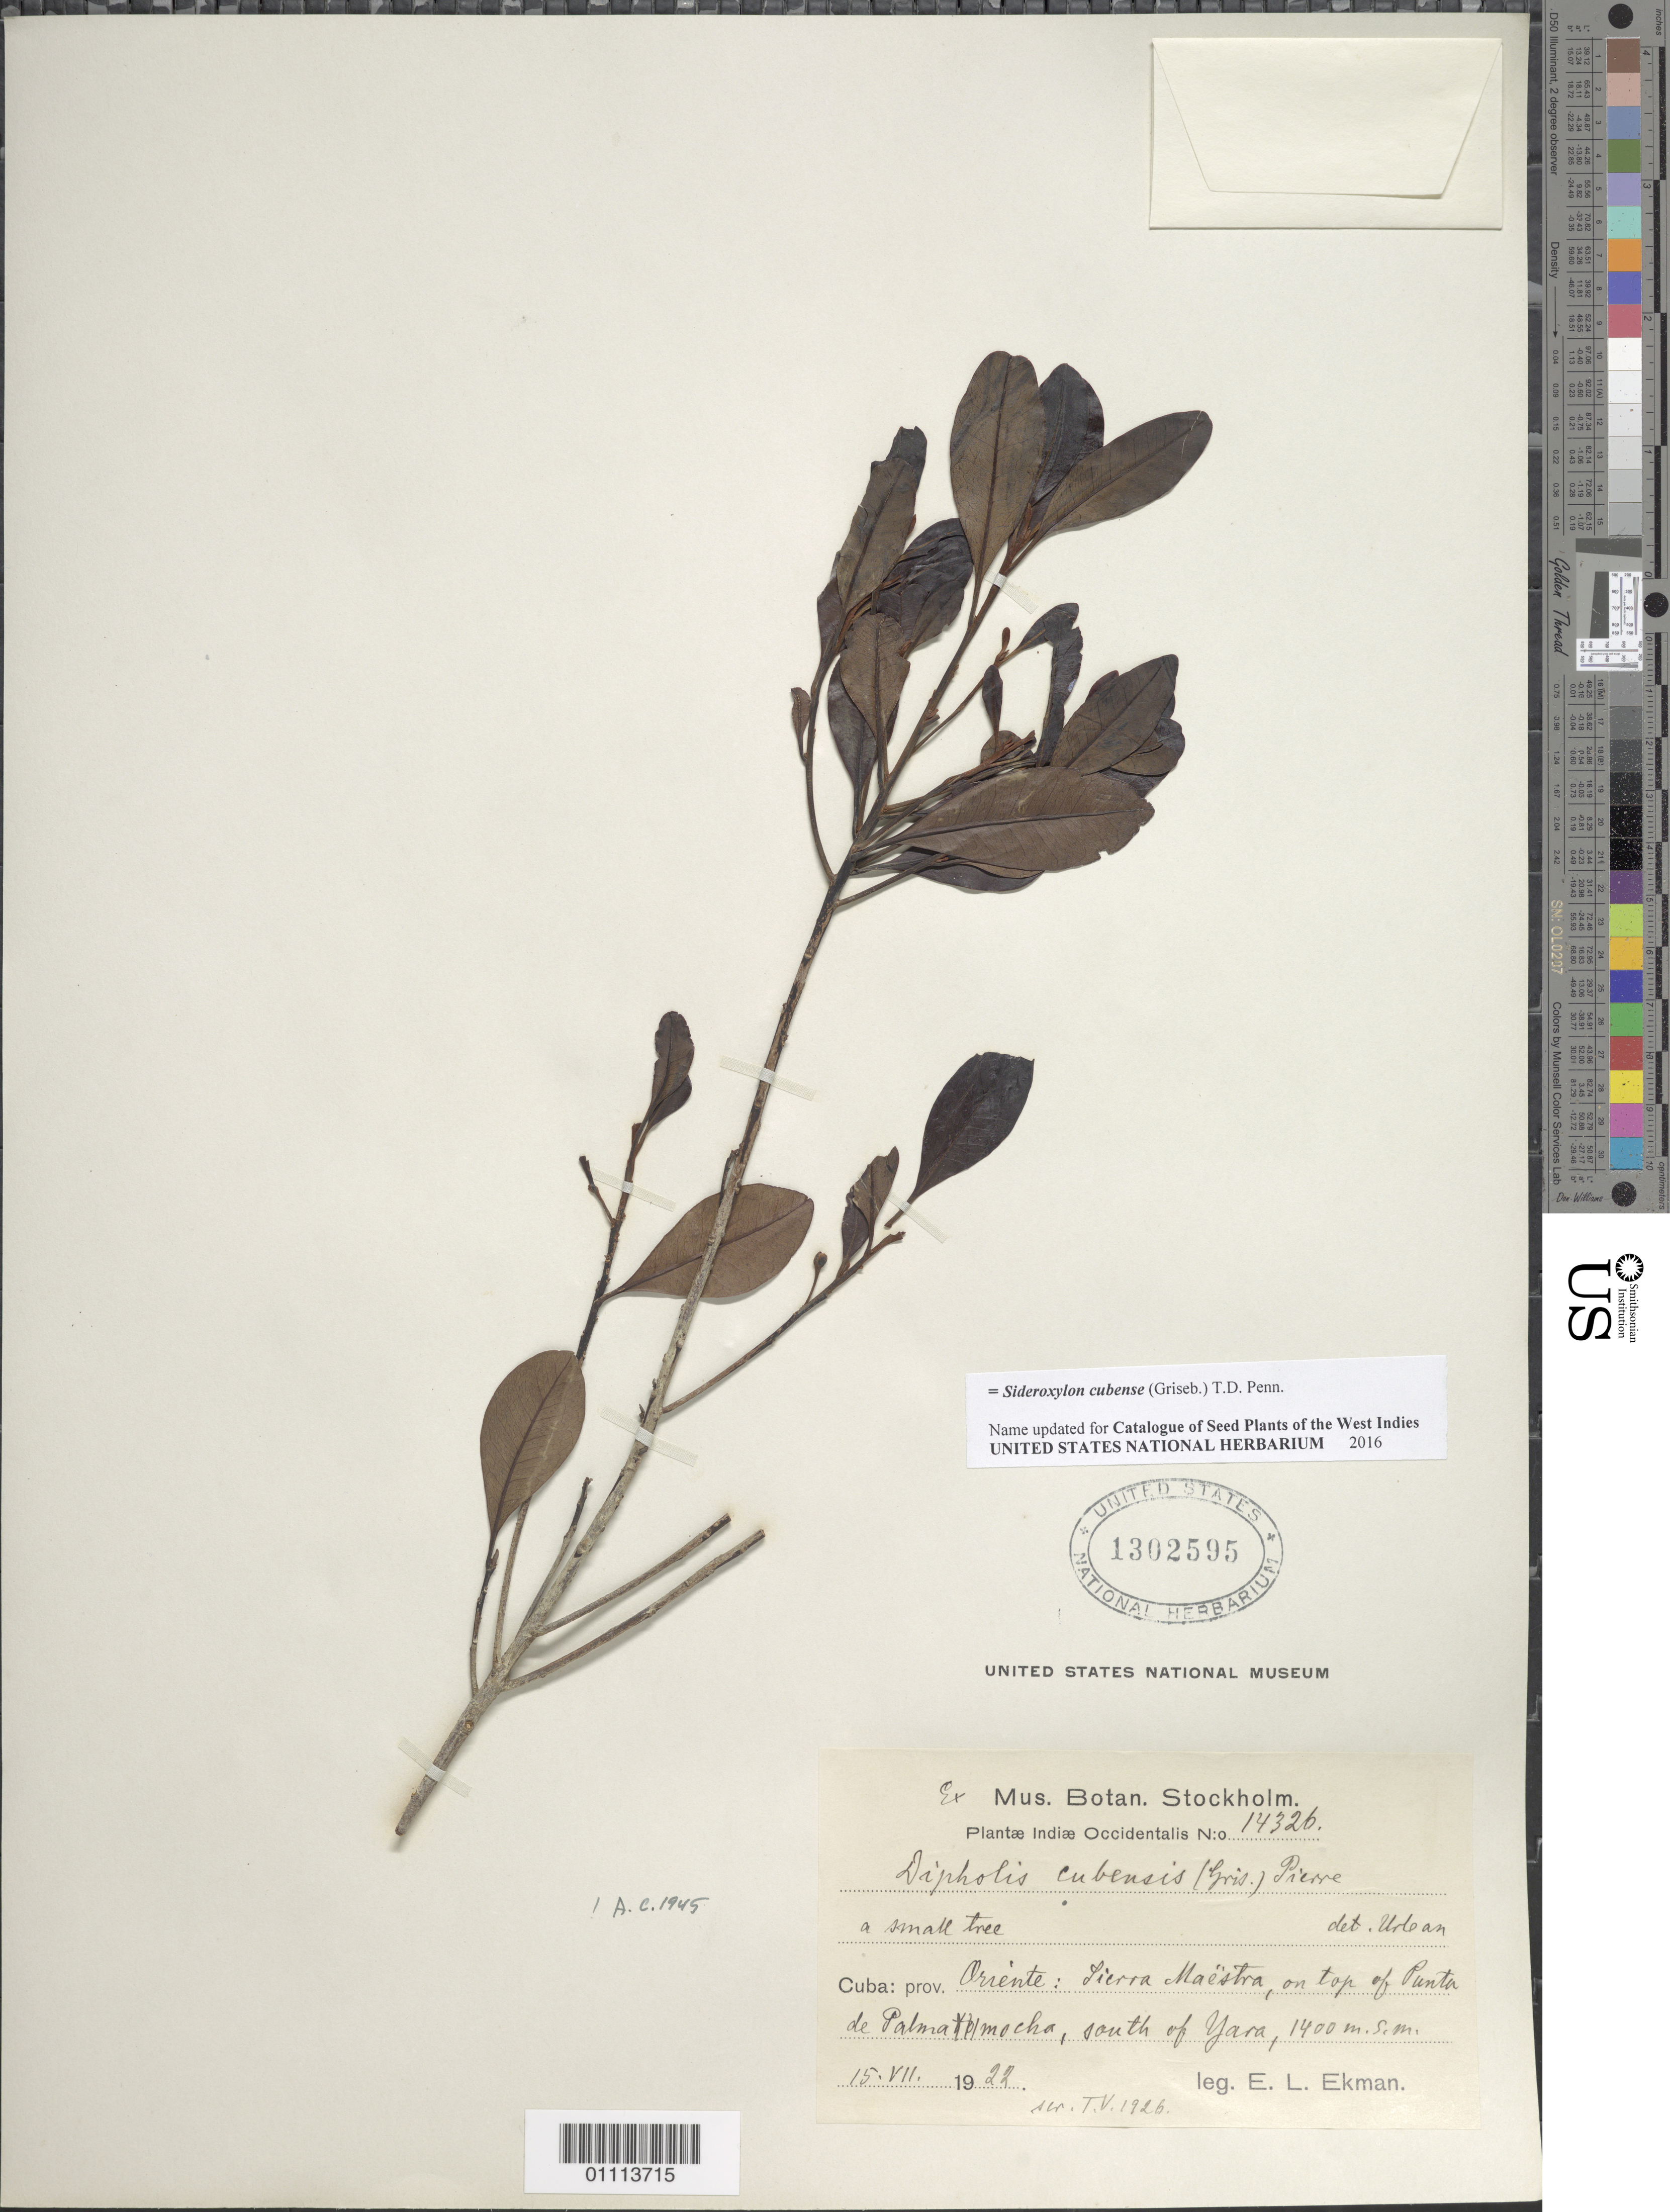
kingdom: Plantae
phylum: Tracheophyta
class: Magnoliopsida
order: Ericales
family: Sapotaceae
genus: Dipholis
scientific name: Dipholis cubensis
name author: (Griseb.) Pierre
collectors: E. L. Ekman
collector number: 14326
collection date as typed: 15 Jul 1922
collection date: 1922-07-15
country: Cuba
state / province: Granma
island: Cuba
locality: Sierra Maestra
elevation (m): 1400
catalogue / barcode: US 1302595